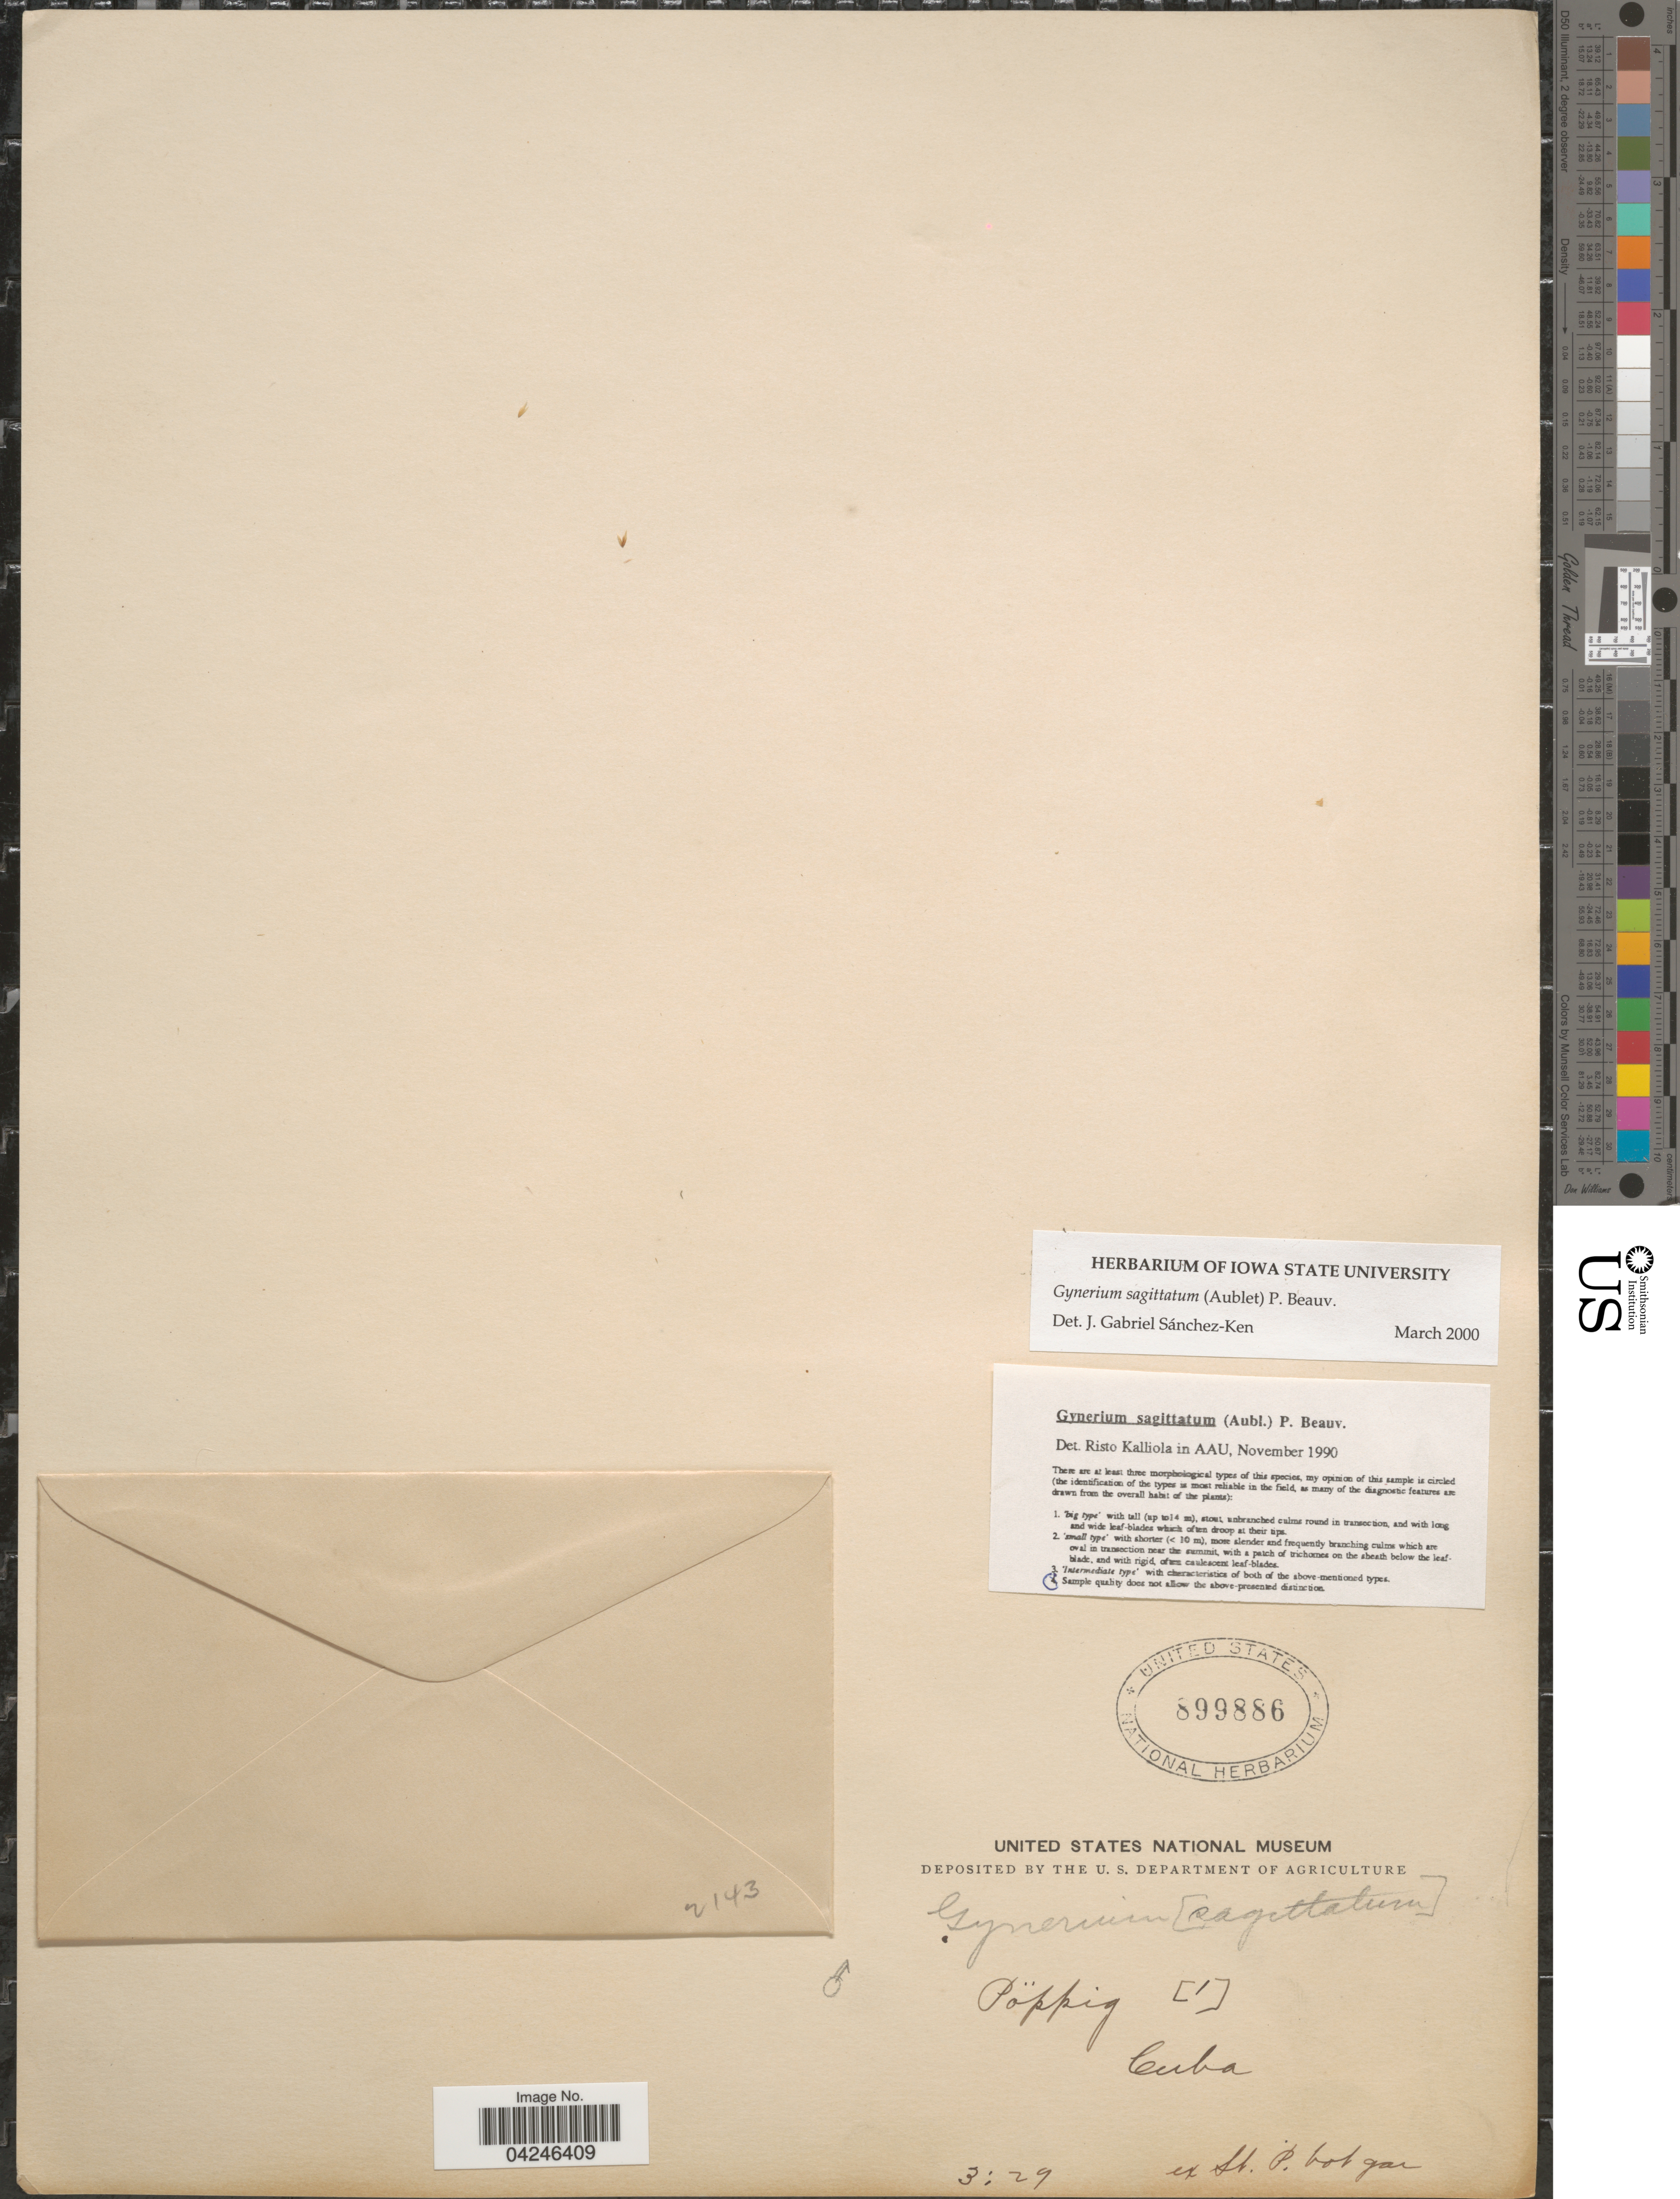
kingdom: Plantae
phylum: Tracheophyta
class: Liliopsida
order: Poales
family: Poaceae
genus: Gynerium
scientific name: Gynerium sagittatum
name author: (Aubl.) P. Beauv.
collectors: -. Poppig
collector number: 1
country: Cuba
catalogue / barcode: US 899886